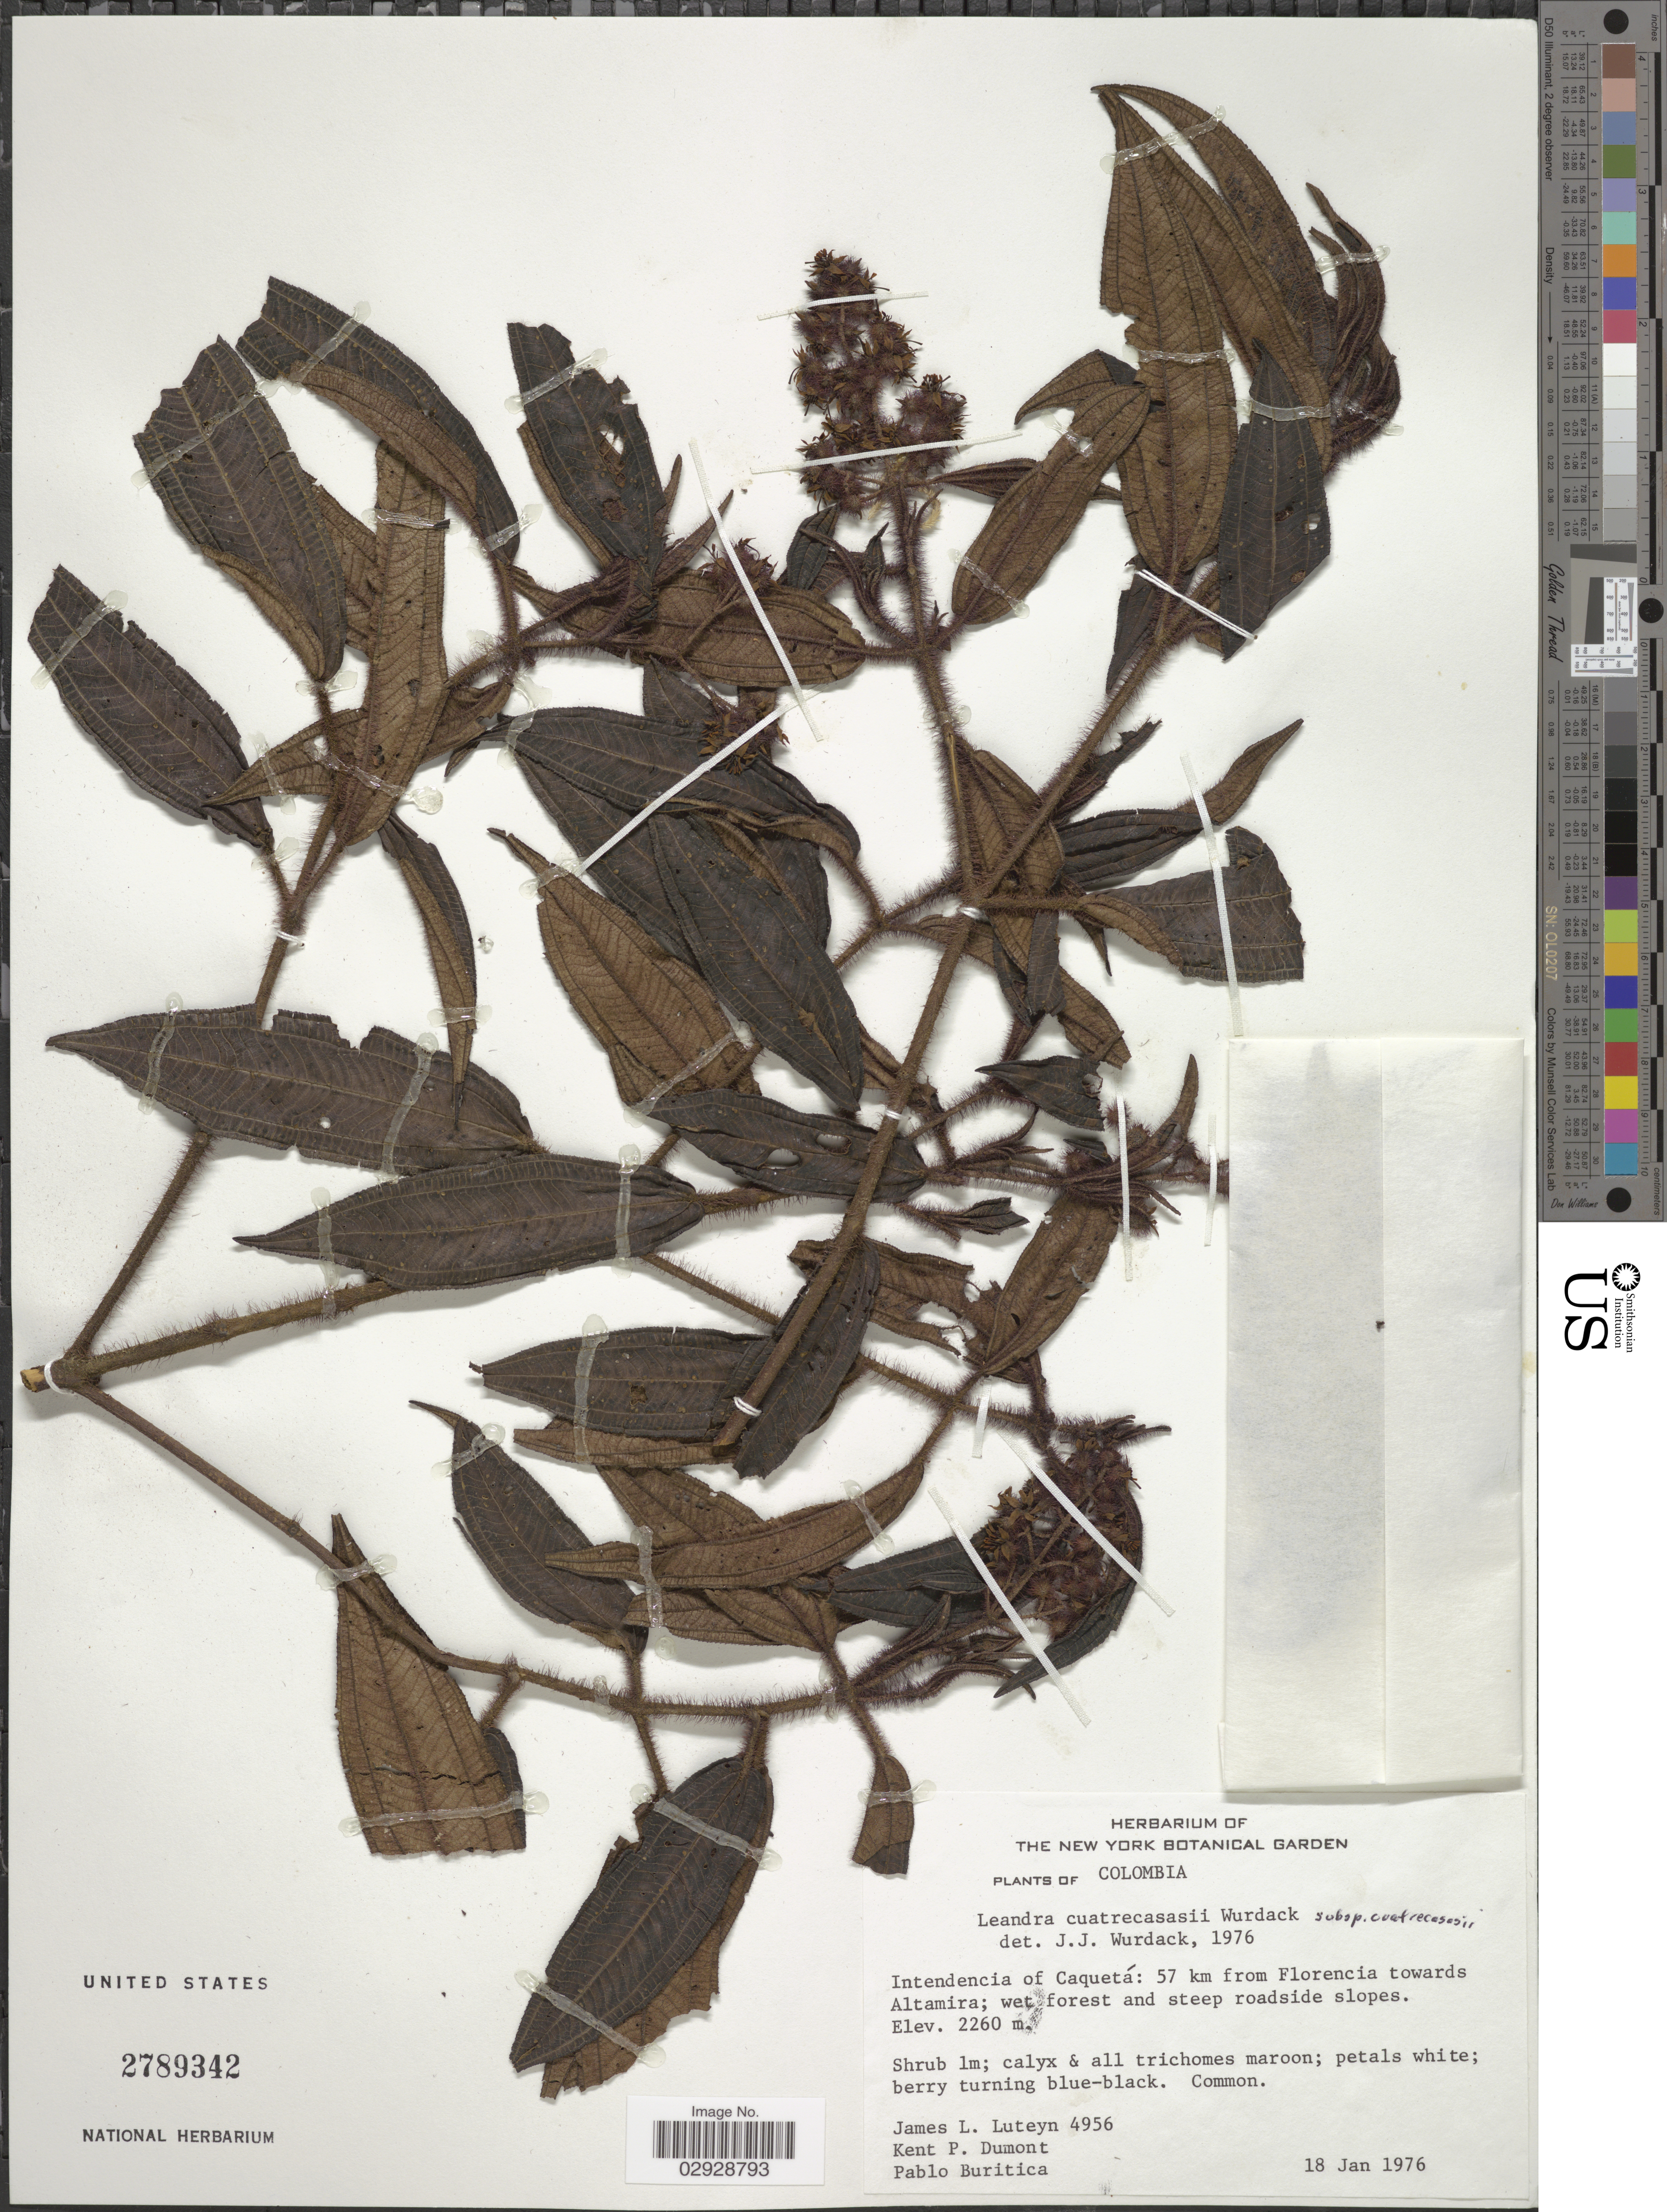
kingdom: Plantae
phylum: Tracheophyta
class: Magnoliopsida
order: Myrtales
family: Melastomataceae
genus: Leandra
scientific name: Leandra cuatrecasasii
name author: Wurdack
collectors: J. Luteyn, K. P. Dumont & P. Buritica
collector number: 4956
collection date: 1976-01-18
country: Colombia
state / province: Caquetá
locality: Intendencia of Caquetá: 57 km from Florencia towards Altamira.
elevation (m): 2260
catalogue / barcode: US 2789342